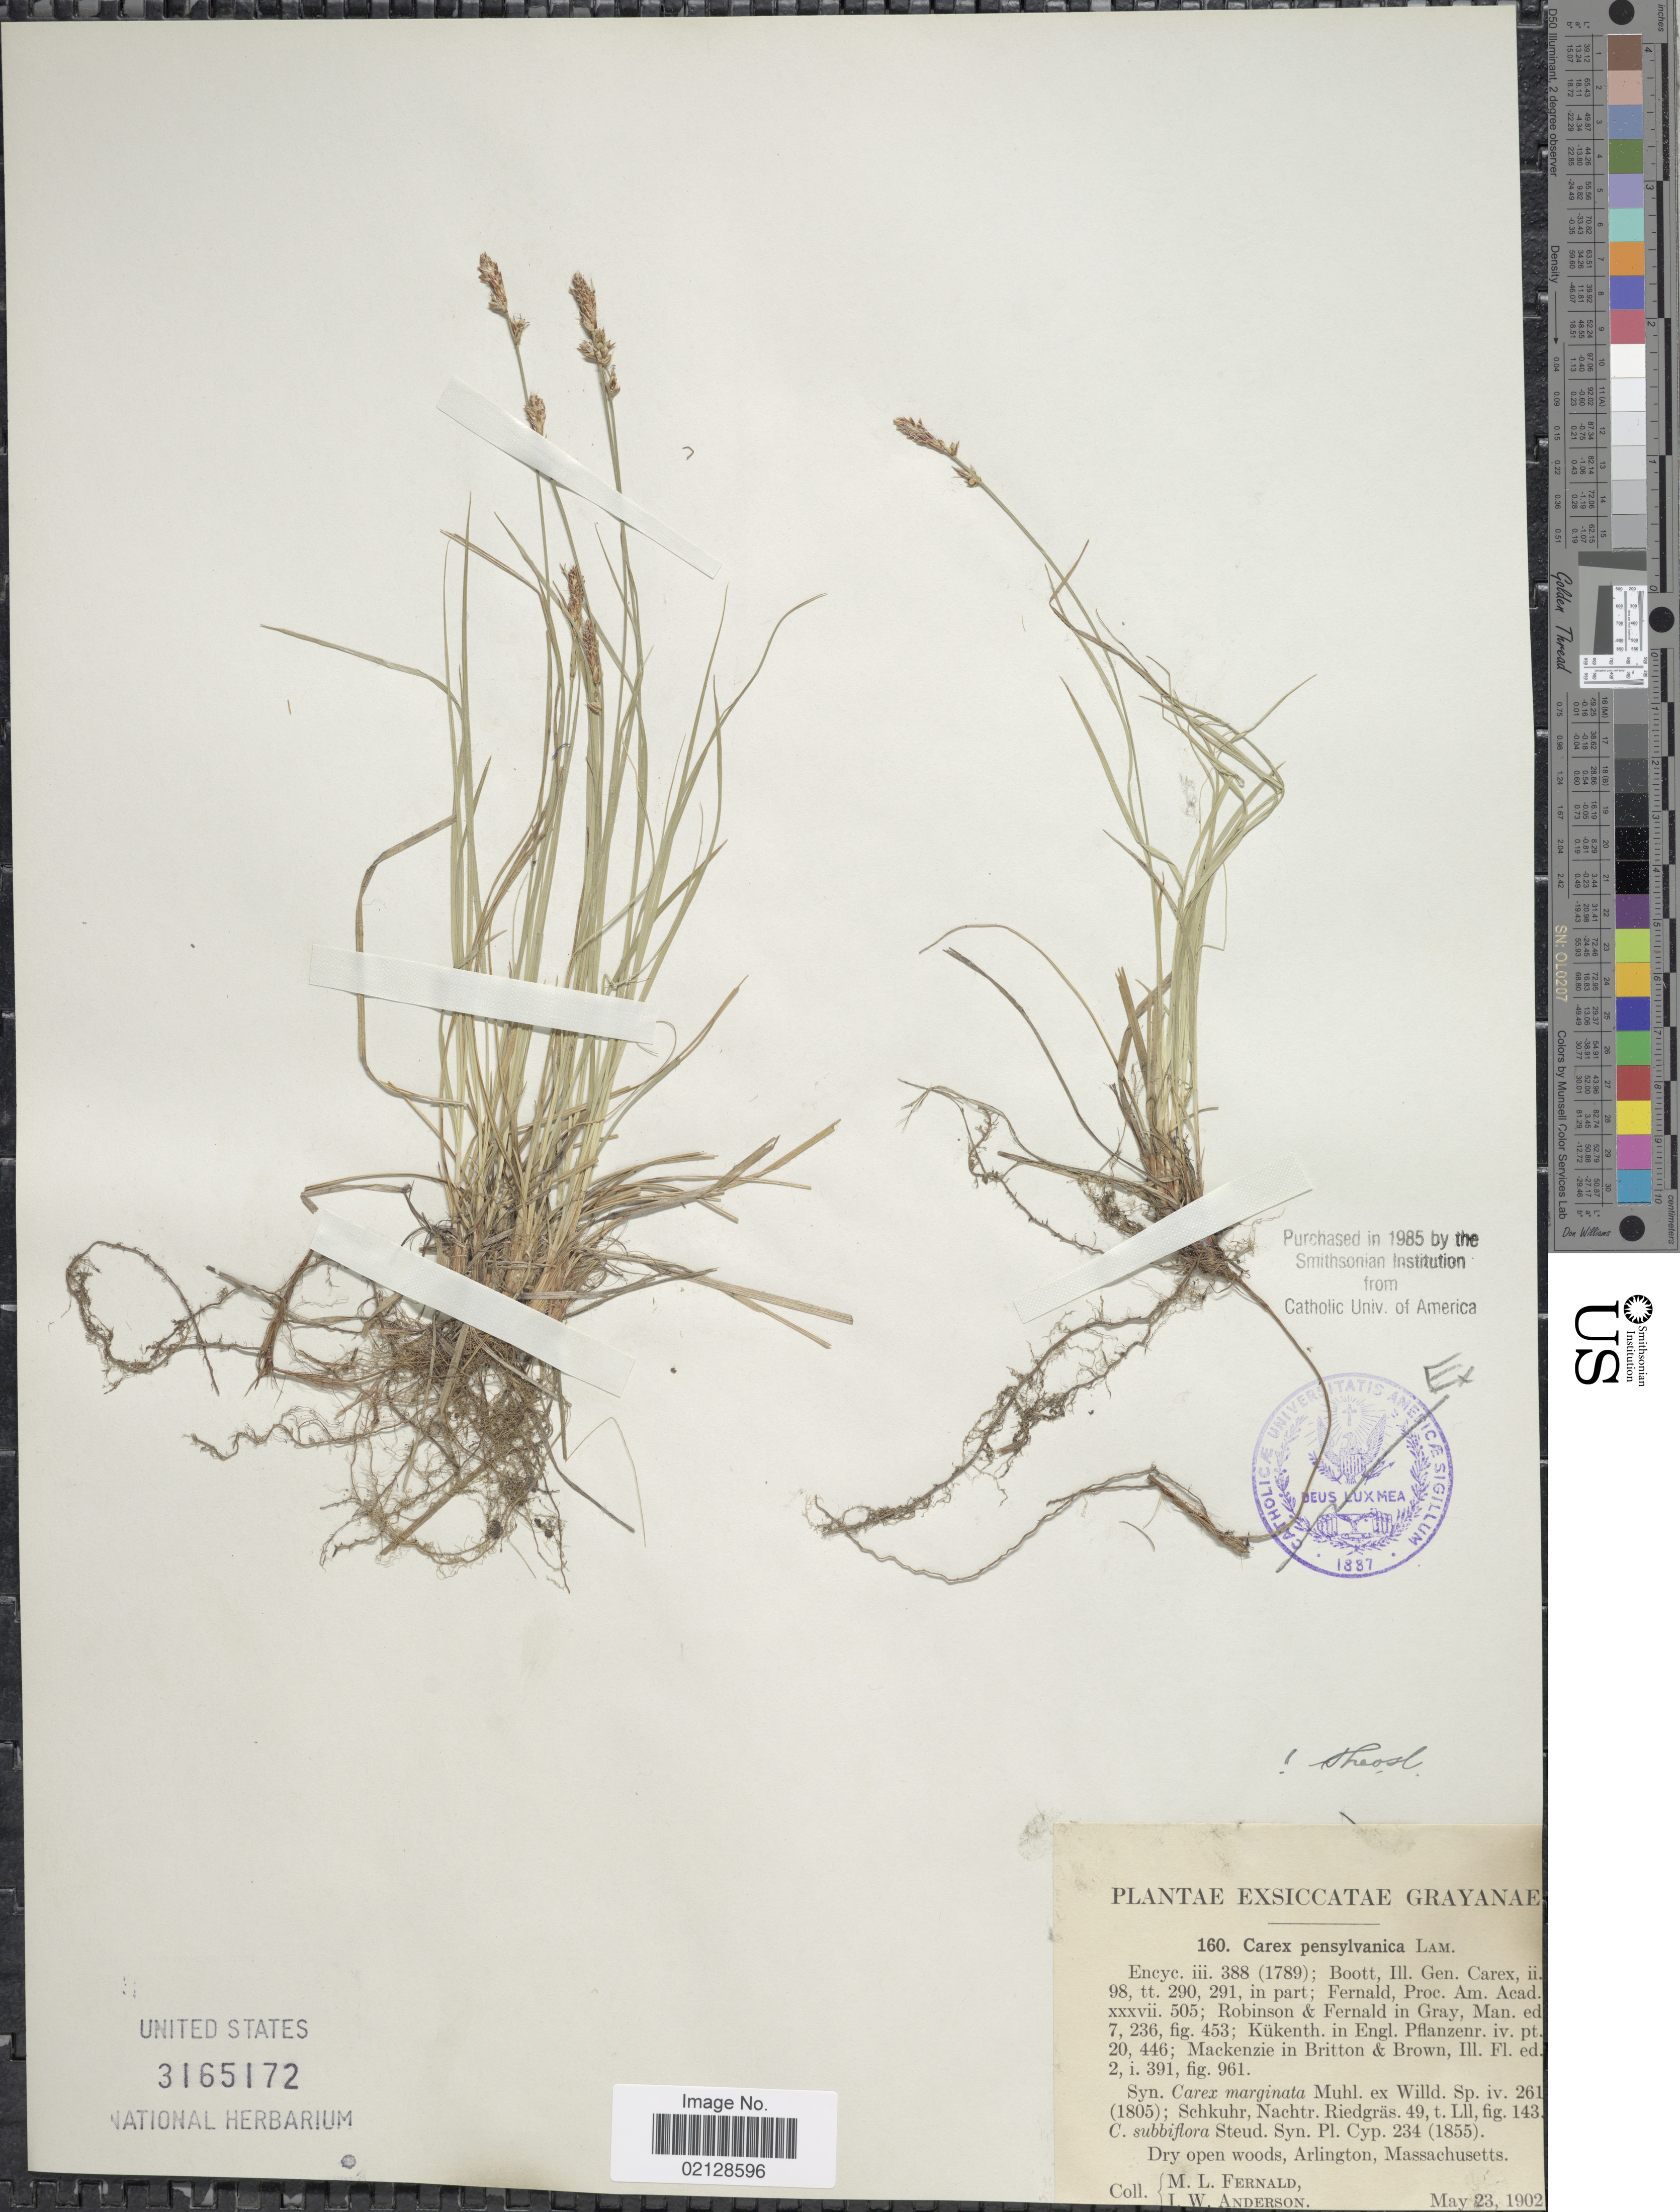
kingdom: Plantae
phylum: Tracheophyta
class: Liliopsida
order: Poales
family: Cyperaceae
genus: Carex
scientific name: Carex pensylvanica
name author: Lam.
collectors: M. L. Fernald & I. Anderson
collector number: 160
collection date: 1902-05-23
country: United States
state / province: Massachusetts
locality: Dry open woods, Arlington, Massachusetts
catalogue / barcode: US 3165172